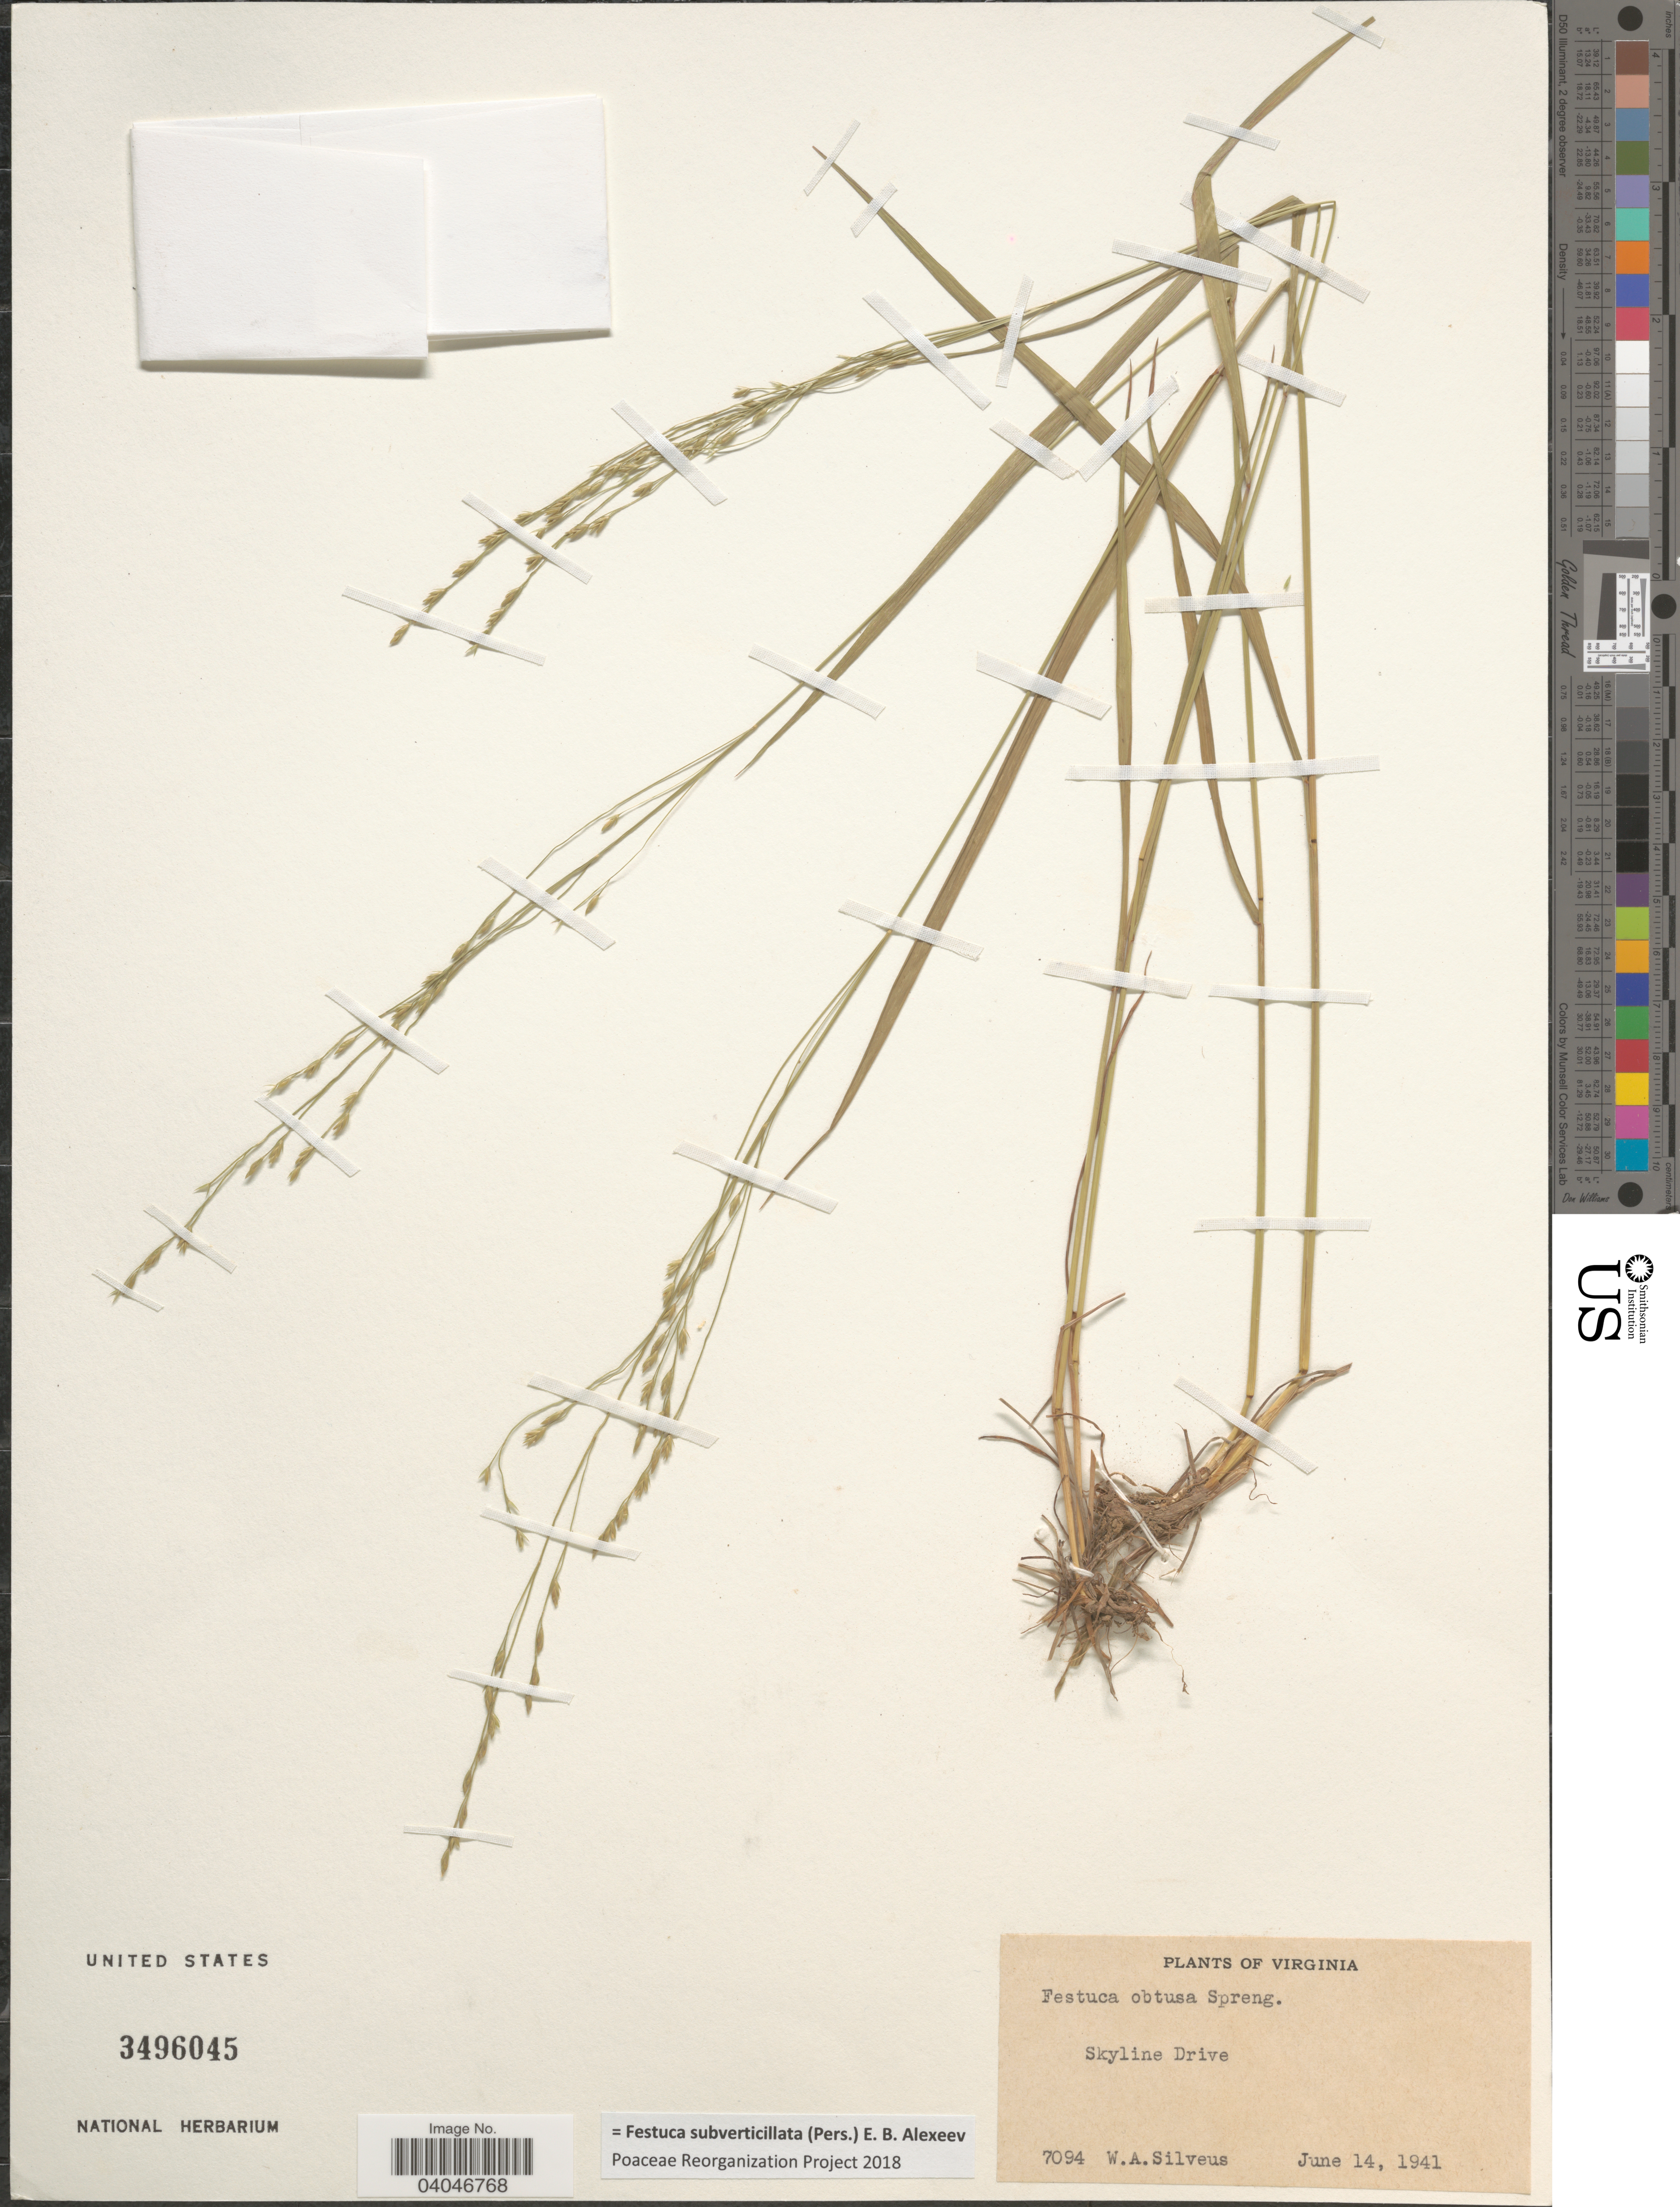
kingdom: Plantae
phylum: Tracheophyta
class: Liliopsida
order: Poales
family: Poaceae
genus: Festuca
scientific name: Festuca subverticillata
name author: (Pers.) E.B. Alexeev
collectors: W. Silveus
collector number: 7094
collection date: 1941-06-14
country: United States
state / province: Virginia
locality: Skyline Drive.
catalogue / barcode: US 3496045